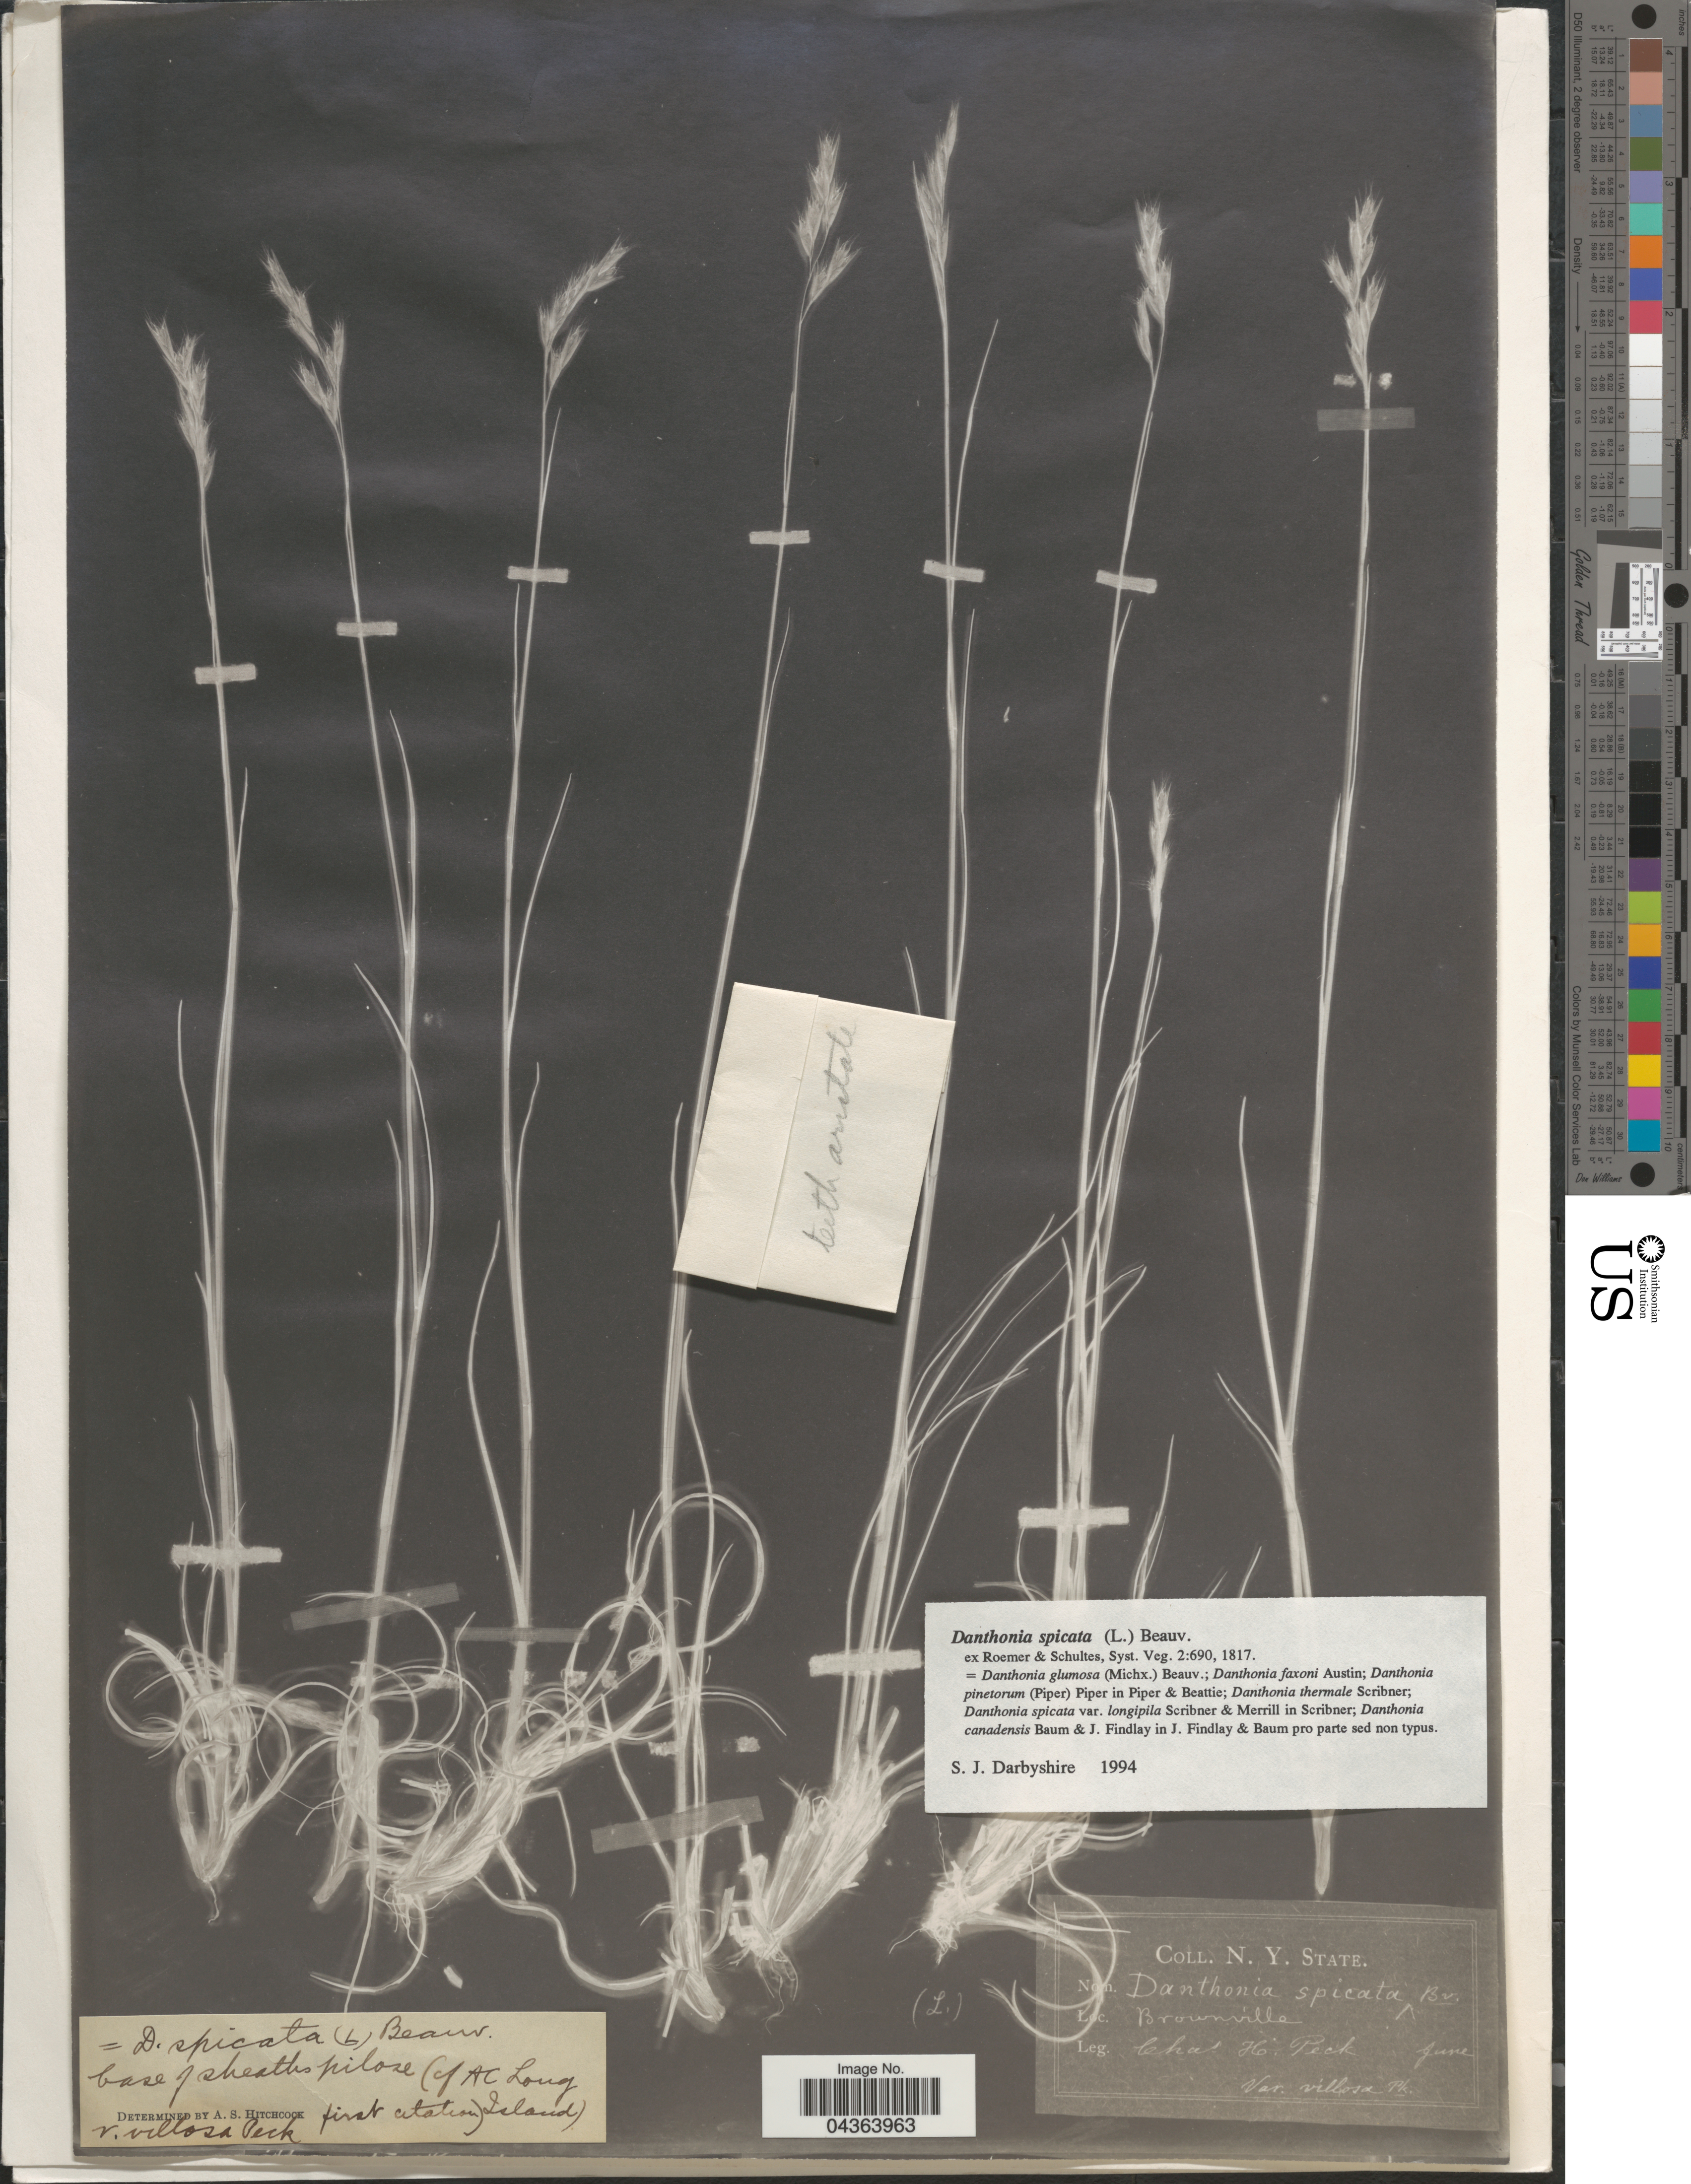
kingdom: Plantae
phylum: Tracheophyta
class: Liliopsida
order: Poales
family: Poaceae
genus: Danthonia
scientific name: Danthonia spicata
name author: (L.) P. Beauv. ex Roem. & Schult.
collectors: C. H. Peck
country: United States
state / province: New York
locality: Brownville.